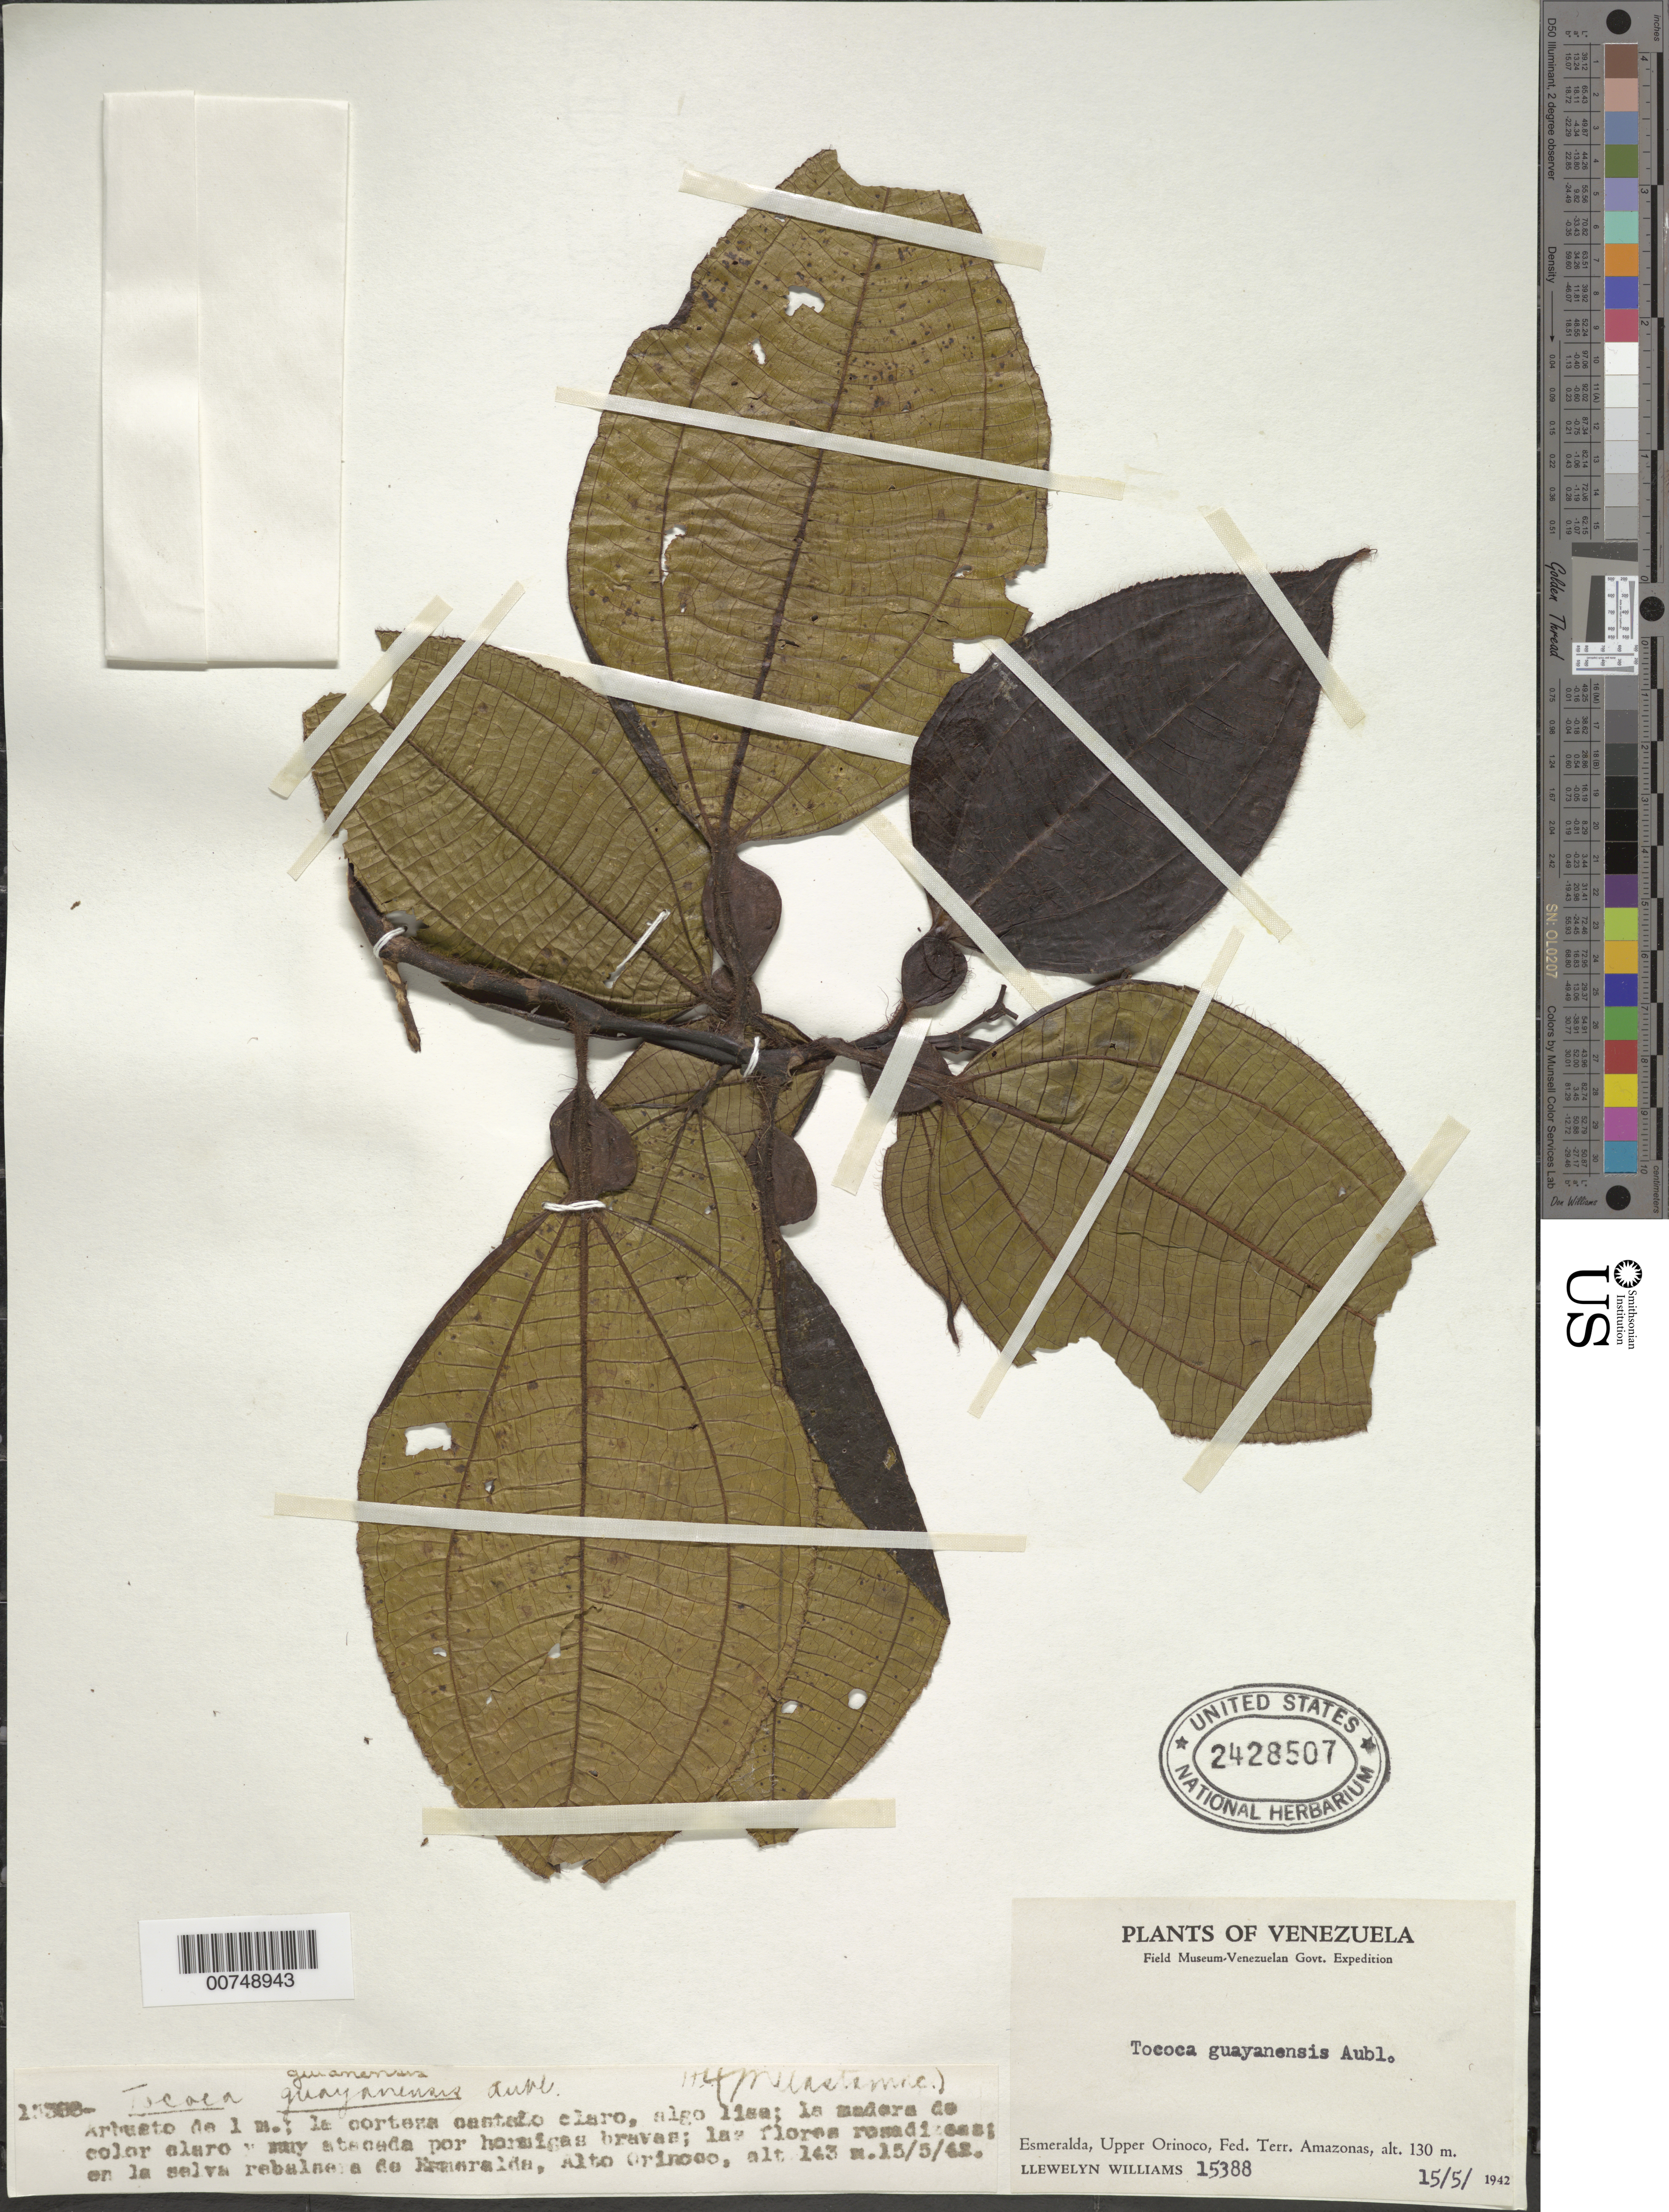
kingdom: Plantae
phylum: Tracheophyta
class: Magnoliopsida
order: Myrtales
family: Melastomataceae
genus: Tococa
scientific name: Tococa guianensis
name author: Aubl.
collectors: Ll. Williams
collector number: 15388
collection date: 1942-05-15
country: Venezuela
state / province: Amazonas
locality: Esmeralda, Upper Orinoco, Fed. Terr. Amazonas. En la selva rebalne a de Esmeralda, Alto Orinoco.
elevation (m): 130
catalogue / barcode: US 2428507